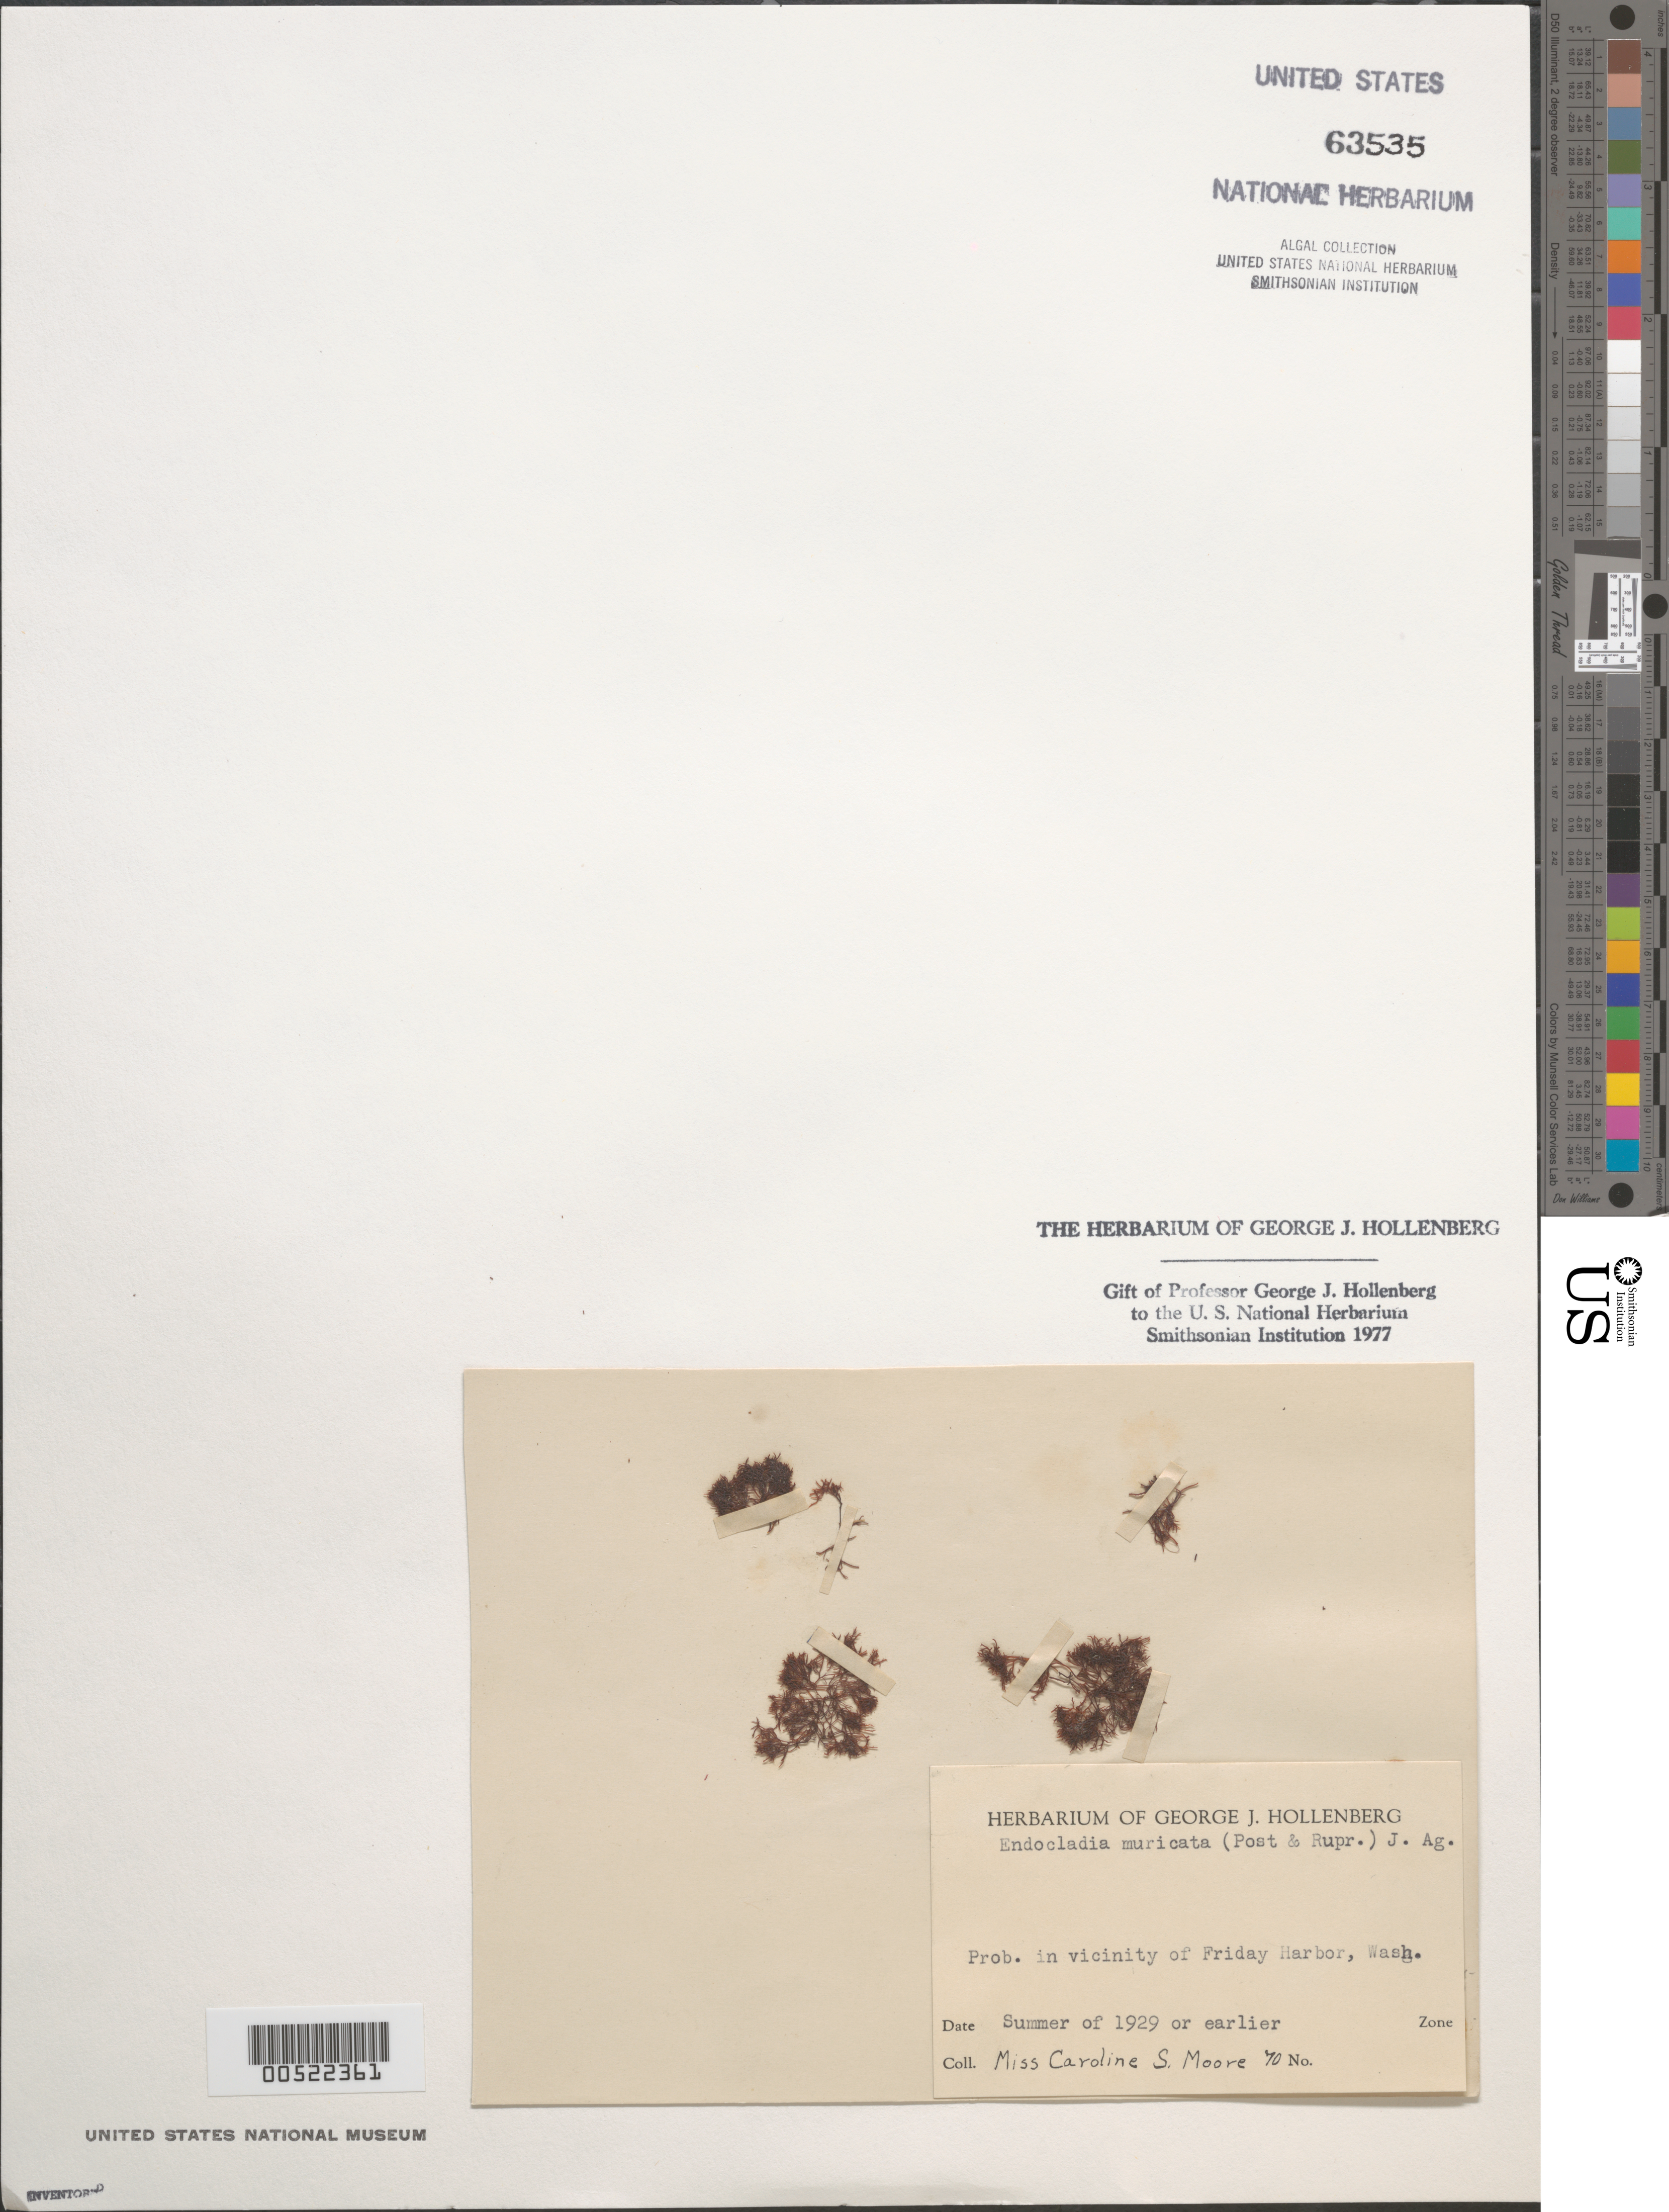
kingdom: Plantae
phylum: Rhodophyta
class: Florideophyceae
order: Gigartinales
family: Endocladiaceae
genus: Endocladia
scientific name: Endocladia muricata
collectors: C. Moore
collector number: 70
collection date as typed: Sum 1929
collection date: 1929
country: United States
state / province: Washington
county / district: San Juan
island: San Juan Island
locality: Probably near Friday Harbor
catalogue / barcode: US 63535